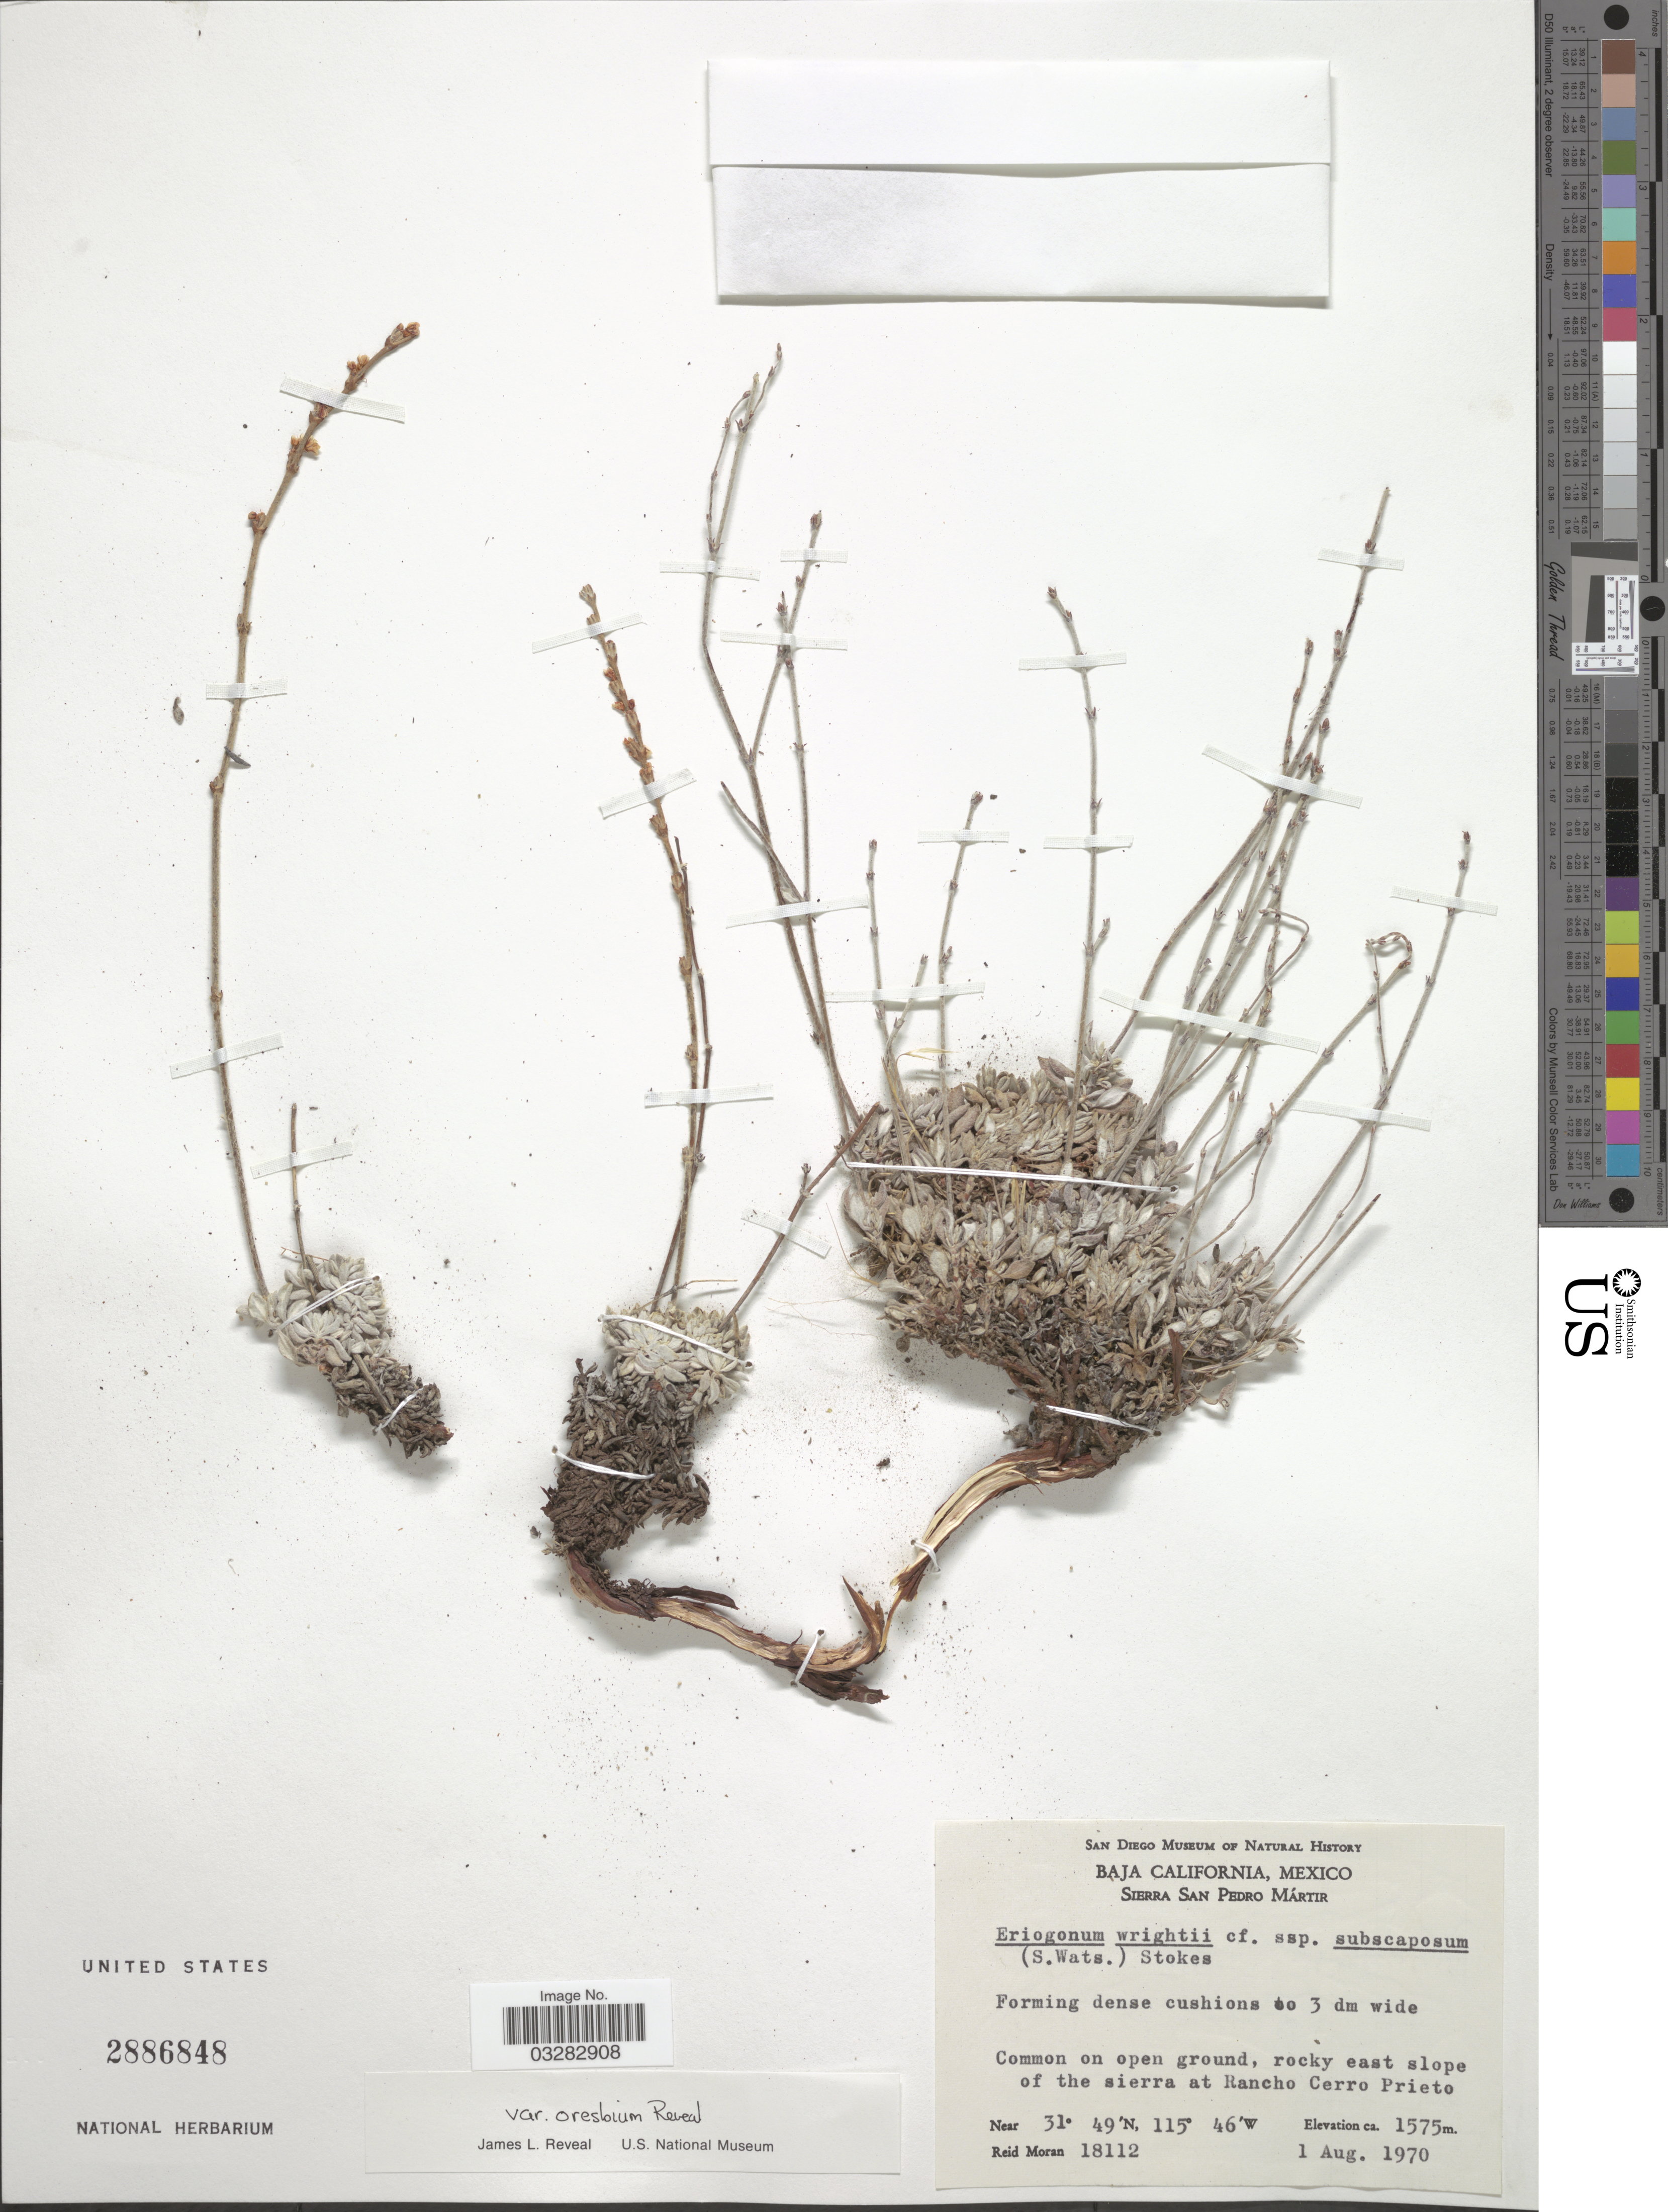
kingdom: Plantae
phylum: Tracheophyta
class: Magnoliopsida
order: Caryophyllales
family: Polygonaceae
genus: Eriogonum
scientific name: Eriogonum wrightii var. oresbium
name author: Reveal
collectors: R. V. Moran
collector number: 18112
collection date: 1970-08-01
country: Mexico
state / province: Baja California Norte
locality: Sierra San Pedro Mártir. Rocky east slope of the sierra at Rancho Cerro Prieto.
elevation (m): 1575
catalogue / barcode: US 2886848